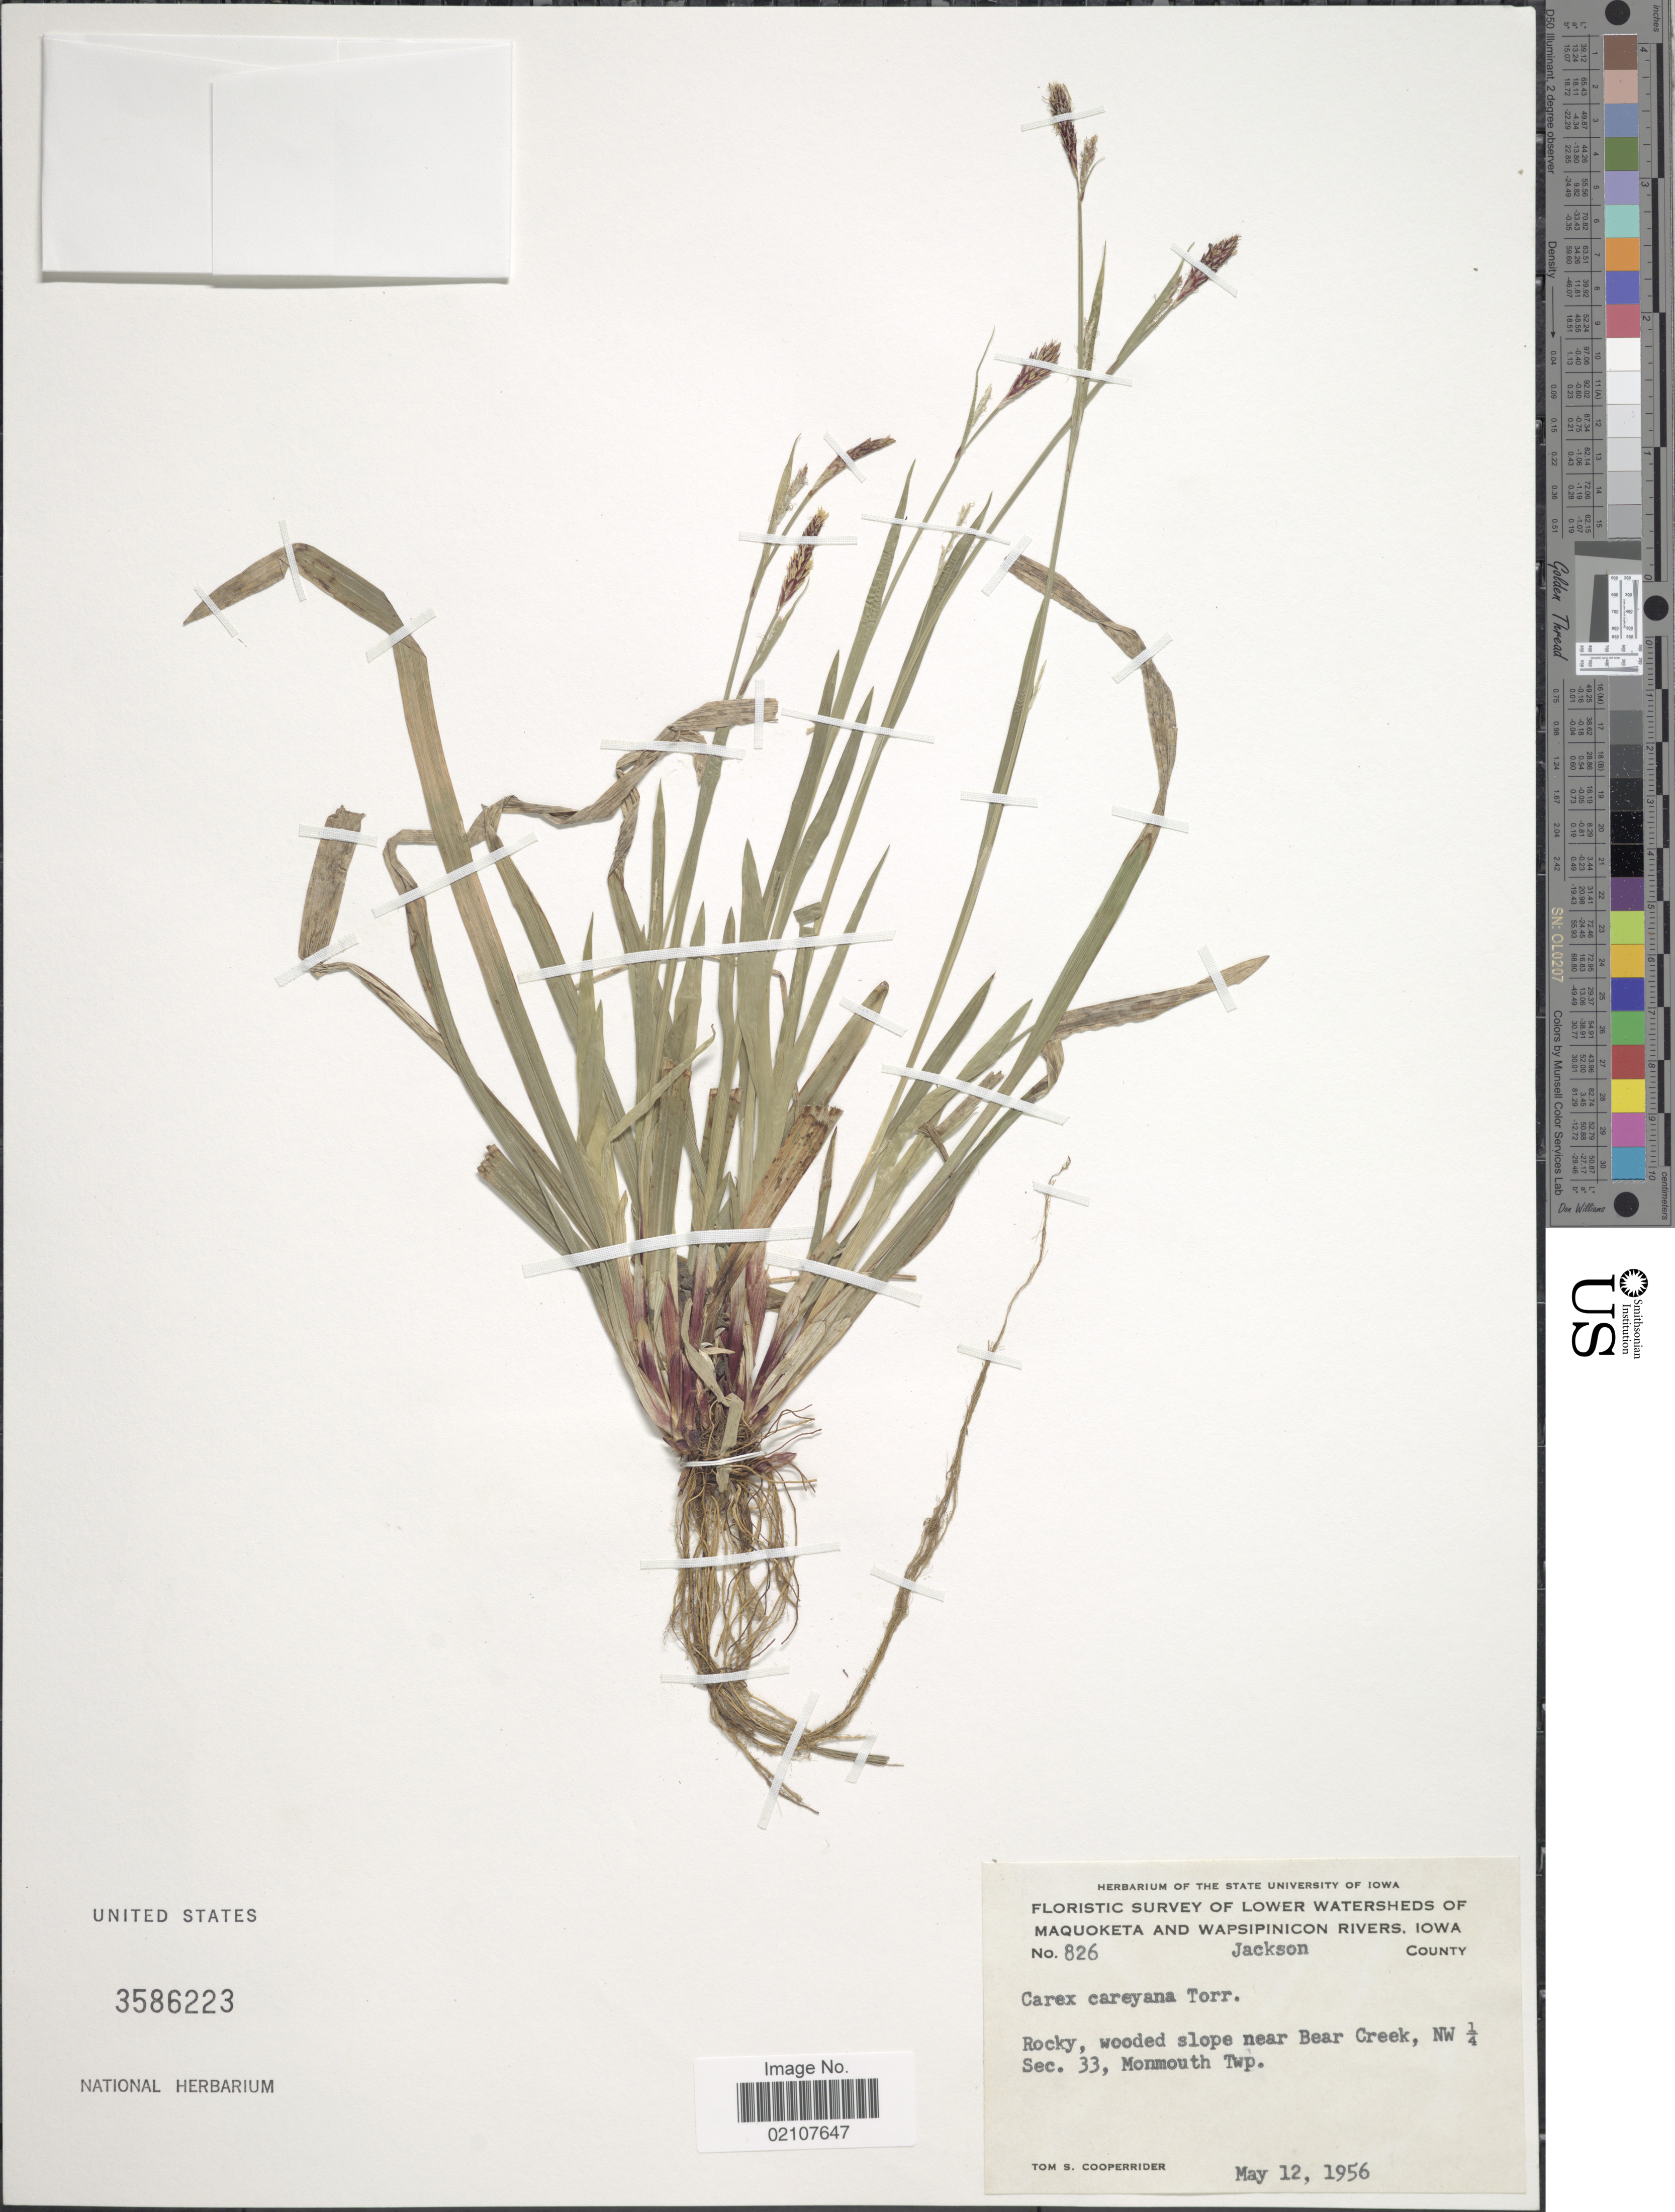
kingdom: Plantae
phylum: Tracheophyta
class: Liliopsida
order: Poales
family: Cyperaceae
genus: Carex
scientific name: Carex careyana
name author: Torr. ex Dewey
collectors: T. S. Cooperrider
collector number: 826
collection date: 1956-05-12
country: United States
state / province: Iowa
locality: Lower watersheds of Maquoketa and Wapsipinicon Rivers, Iowa County, Jackson. rocky, wooded slope near Bear Creek, NW ¼ Sec. 33,Monmouth Twp.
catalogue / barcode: US 3586223